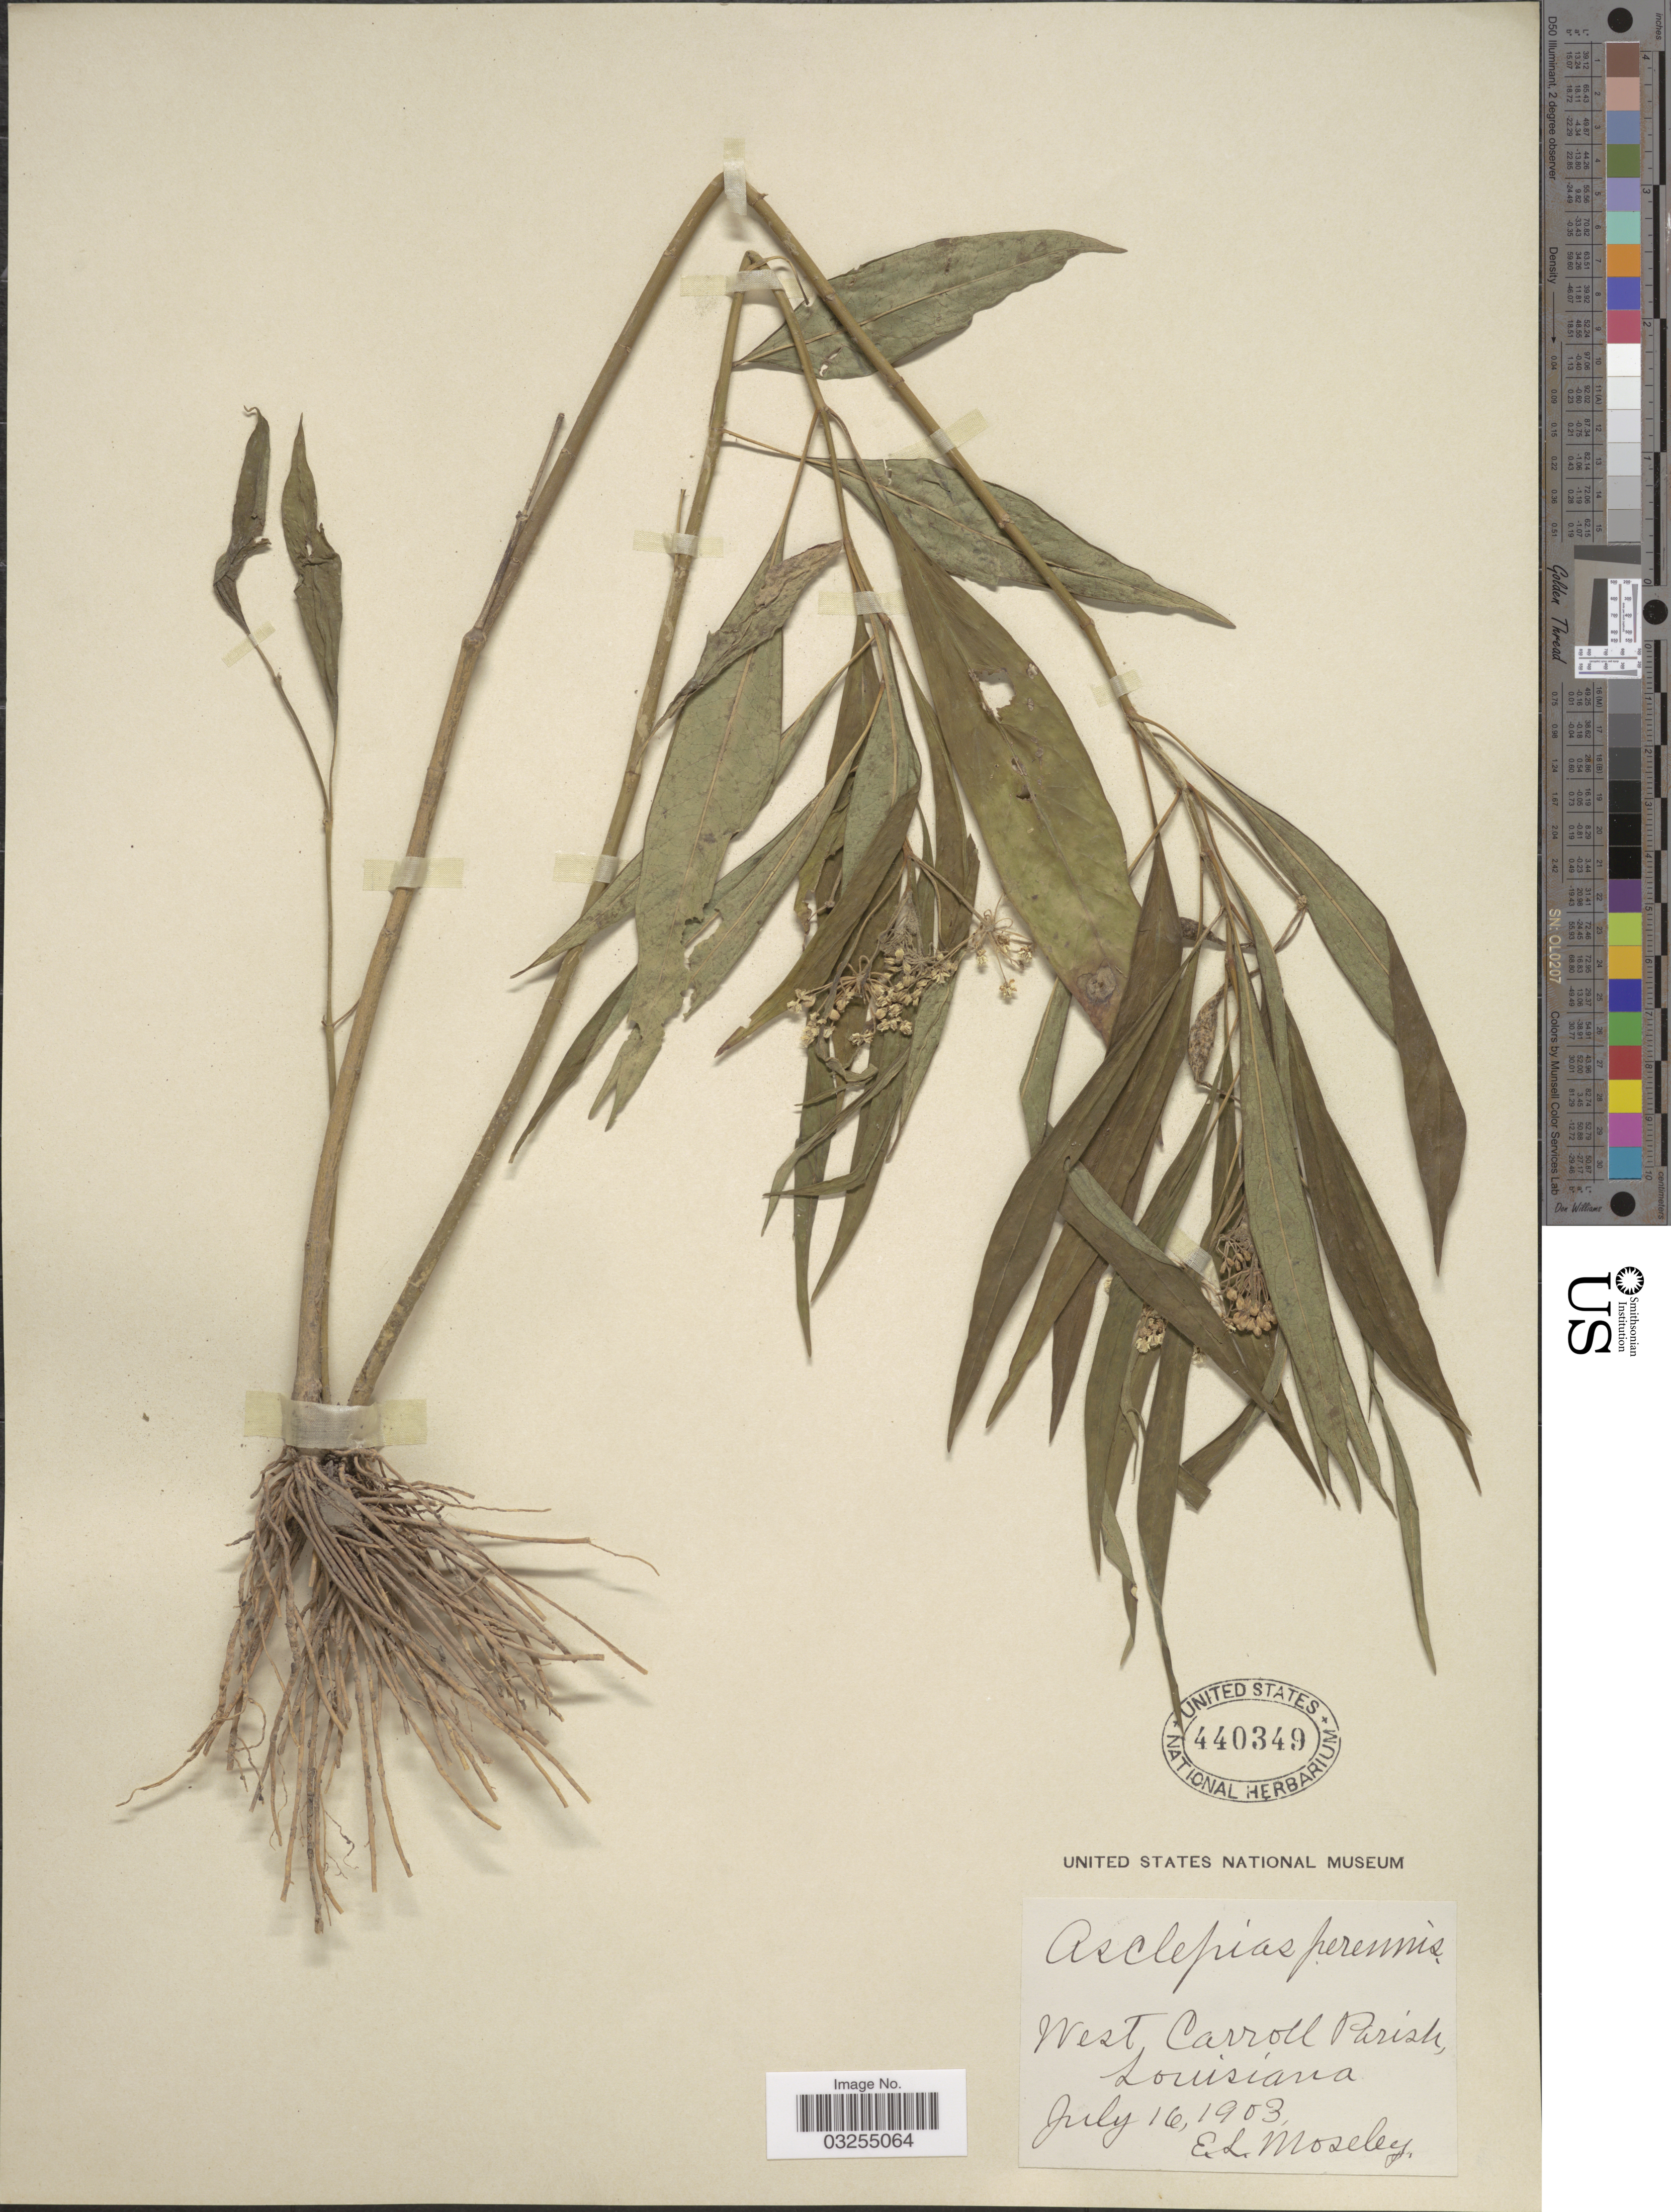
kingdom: Plantae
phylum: Tracheophyta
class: Magnoliopsida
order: Gentianales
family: Apocynaceae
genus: Asclepias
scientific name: Asclepias perennis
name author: Walter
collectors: E. Moseley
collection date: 1903-07-16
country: United States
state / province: Louisiana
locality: West Carrol Parish.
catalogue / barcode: US 440349